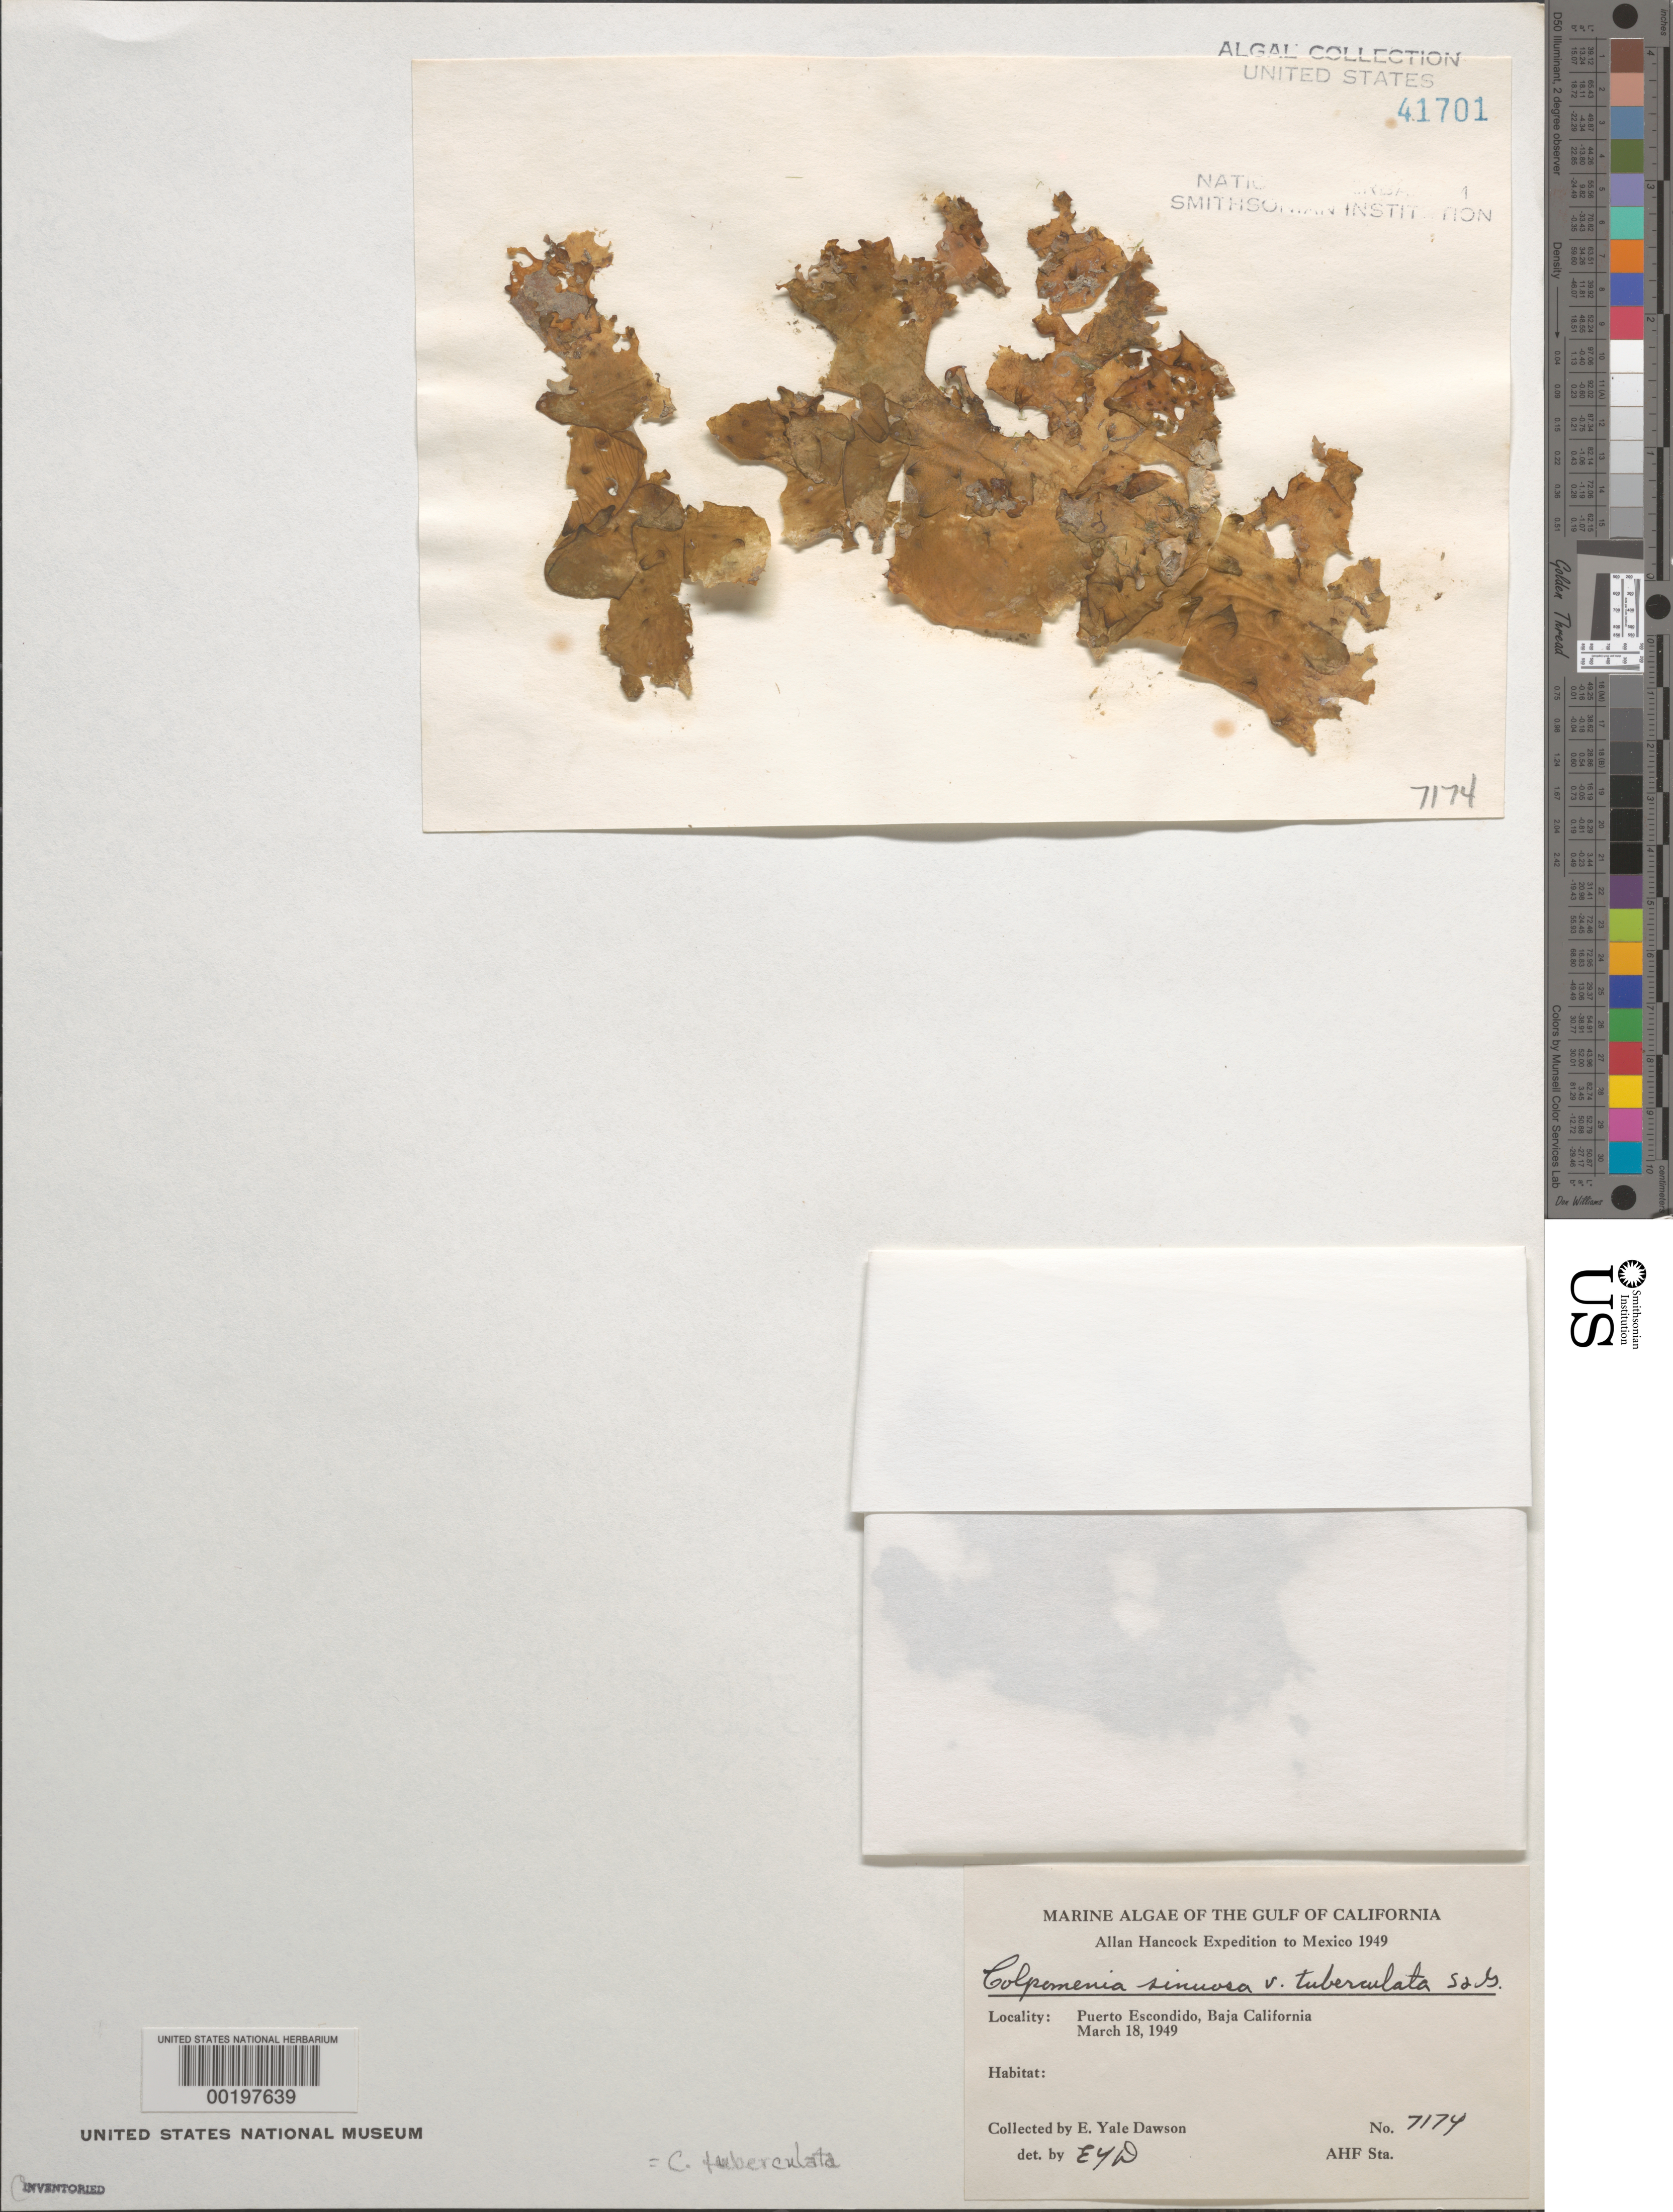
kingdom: Chromista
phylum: Ochrophyta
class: Phaeophyceae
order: Scytosiphonales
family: Scytosiphonaceae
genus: Colpomenia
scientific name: Colpomenia tuberculata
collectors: E. Y. Dawson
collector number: EYD 7174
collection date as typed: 18 Mar 1949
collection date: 1949-03-18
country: Mexico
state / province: Baja California Sur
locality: Puerto Escondido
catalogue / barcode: US 41701